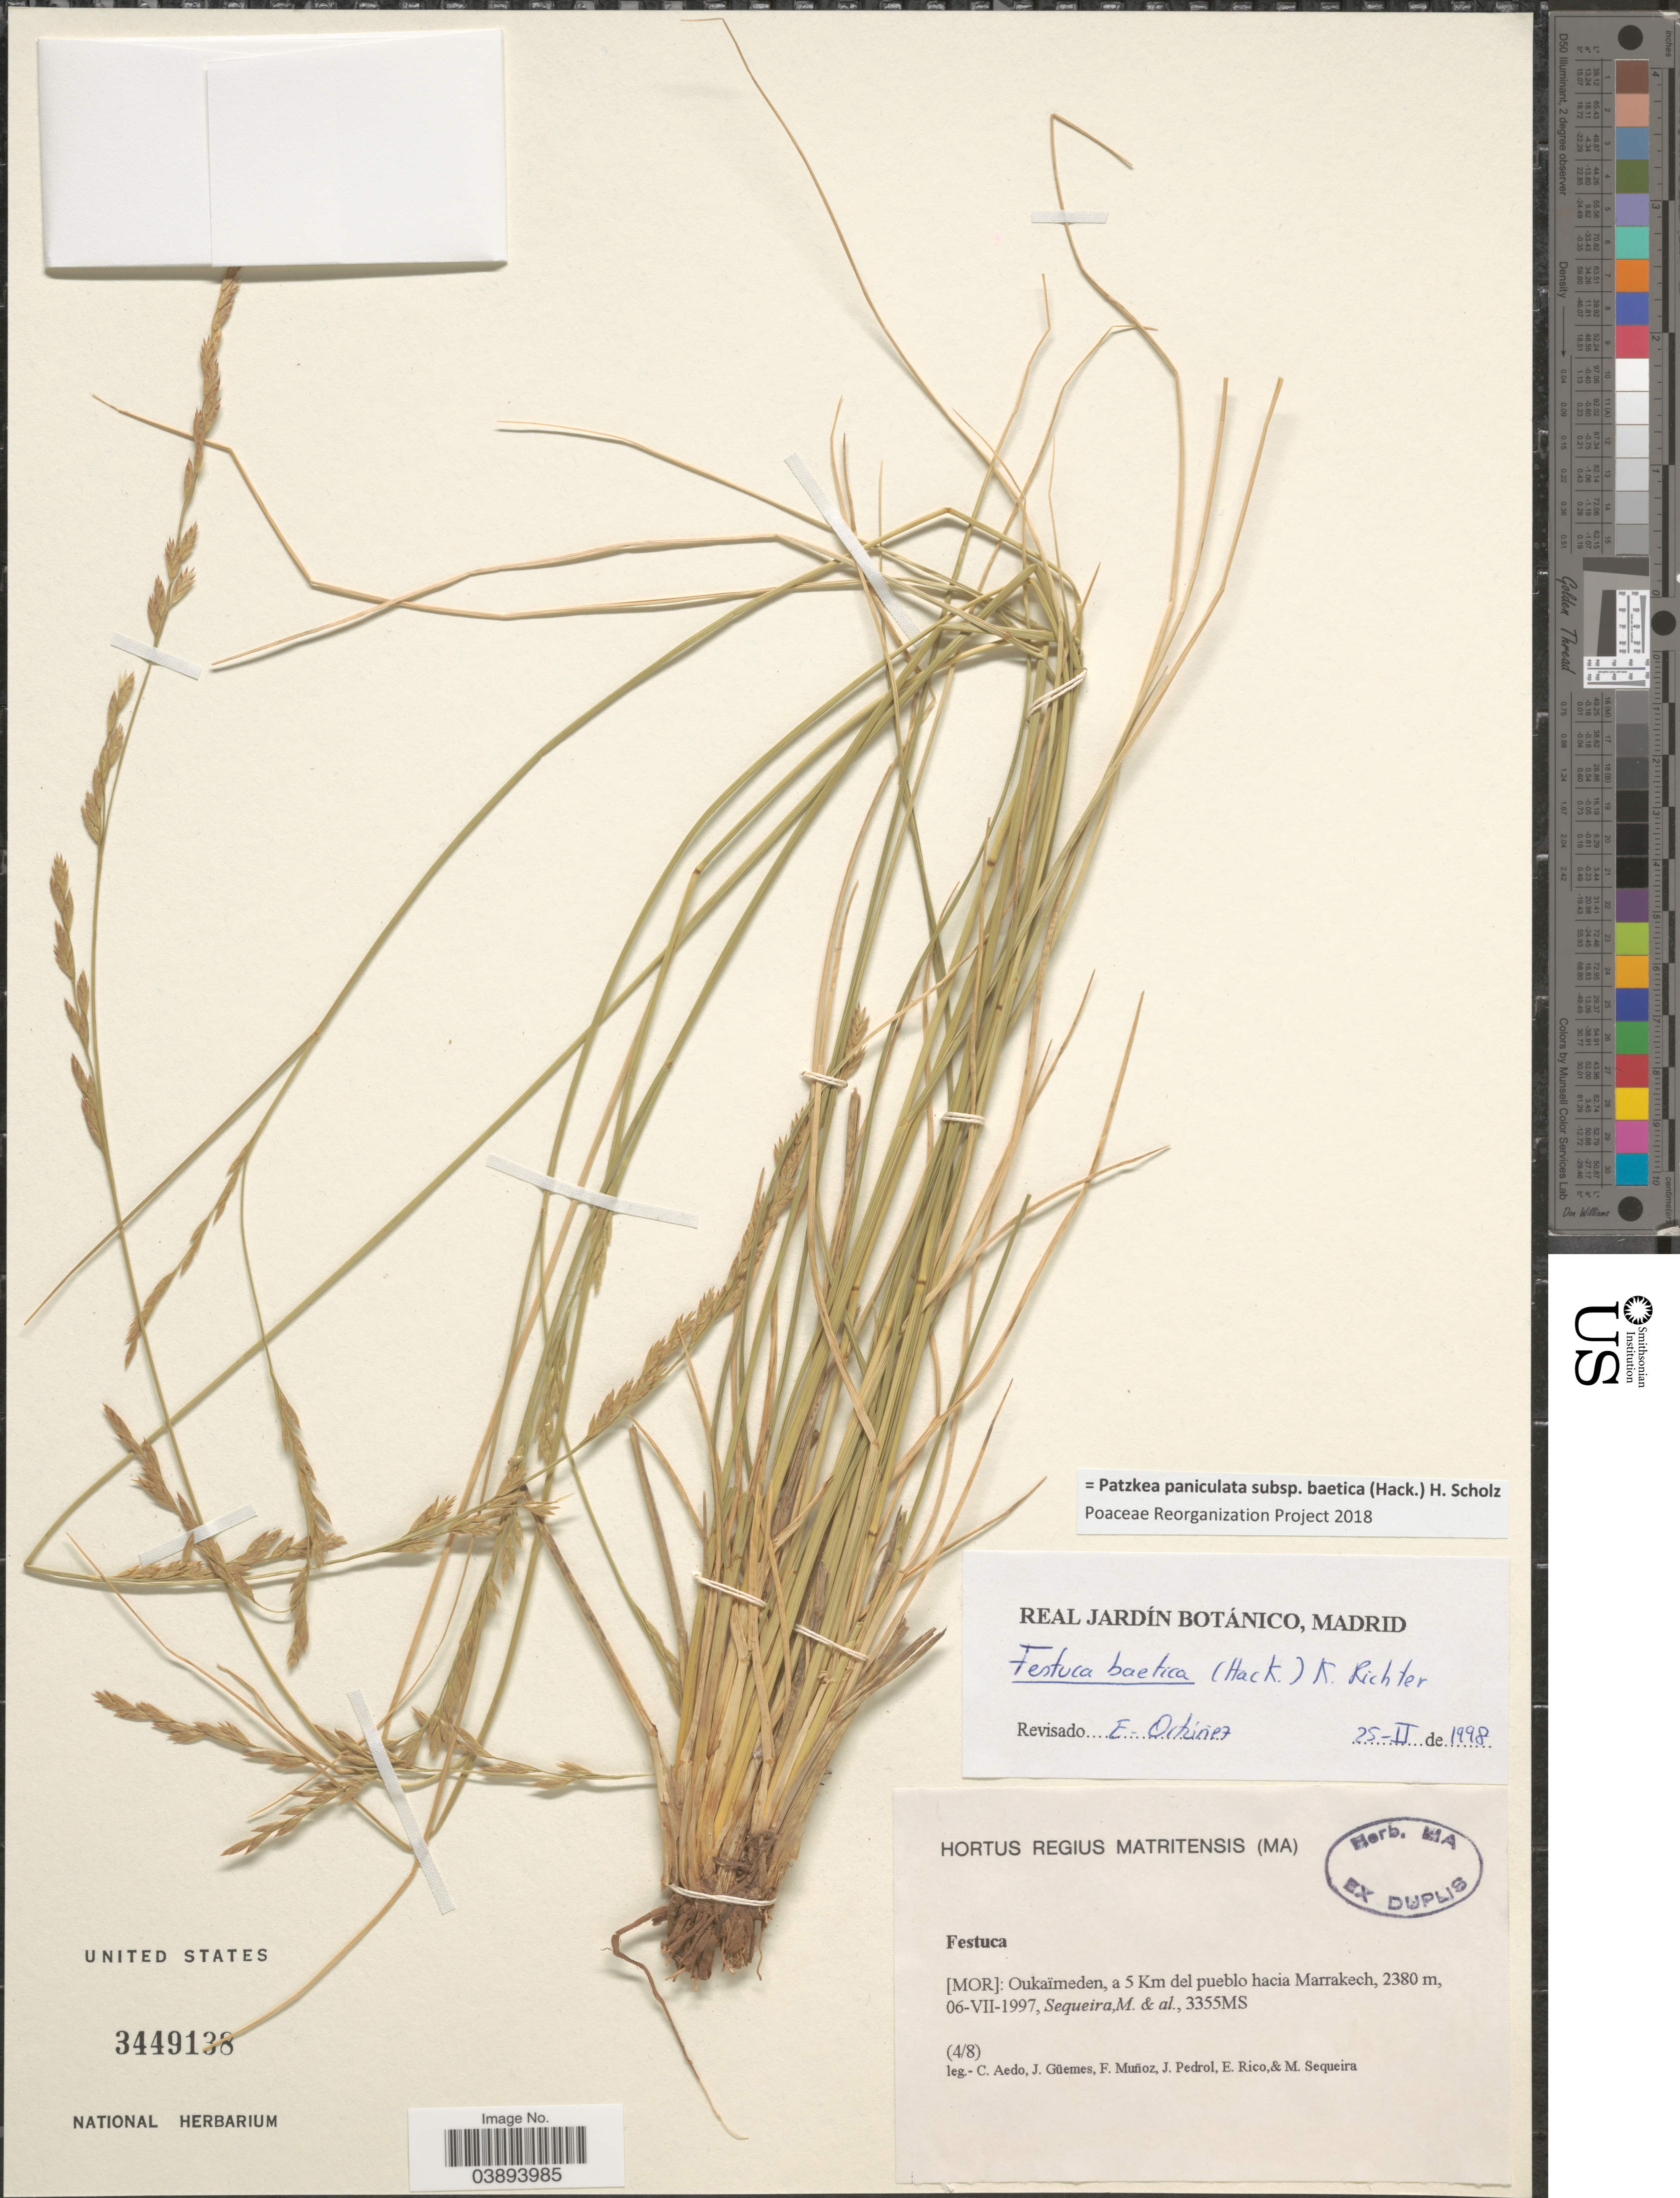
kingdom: Plantae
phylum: Tracheophyta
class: Liliopsida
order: Poales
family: Poaceae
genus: Xanthochloa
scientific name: Xanthochloa paniculata subsp. baetica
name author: (Hack.) H. Scholz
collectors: M. Sequeira, C. Aedo, J. Güemes, F. Muñoz & et al.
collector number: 4/8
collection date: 1997-07-06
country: Morocco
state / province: Marrakech-Tensift-Al Haouz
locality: Oukaïmeden, a 5 Km del pueblo hacia Marrakech.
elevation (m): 2380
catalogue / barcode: US 3449138